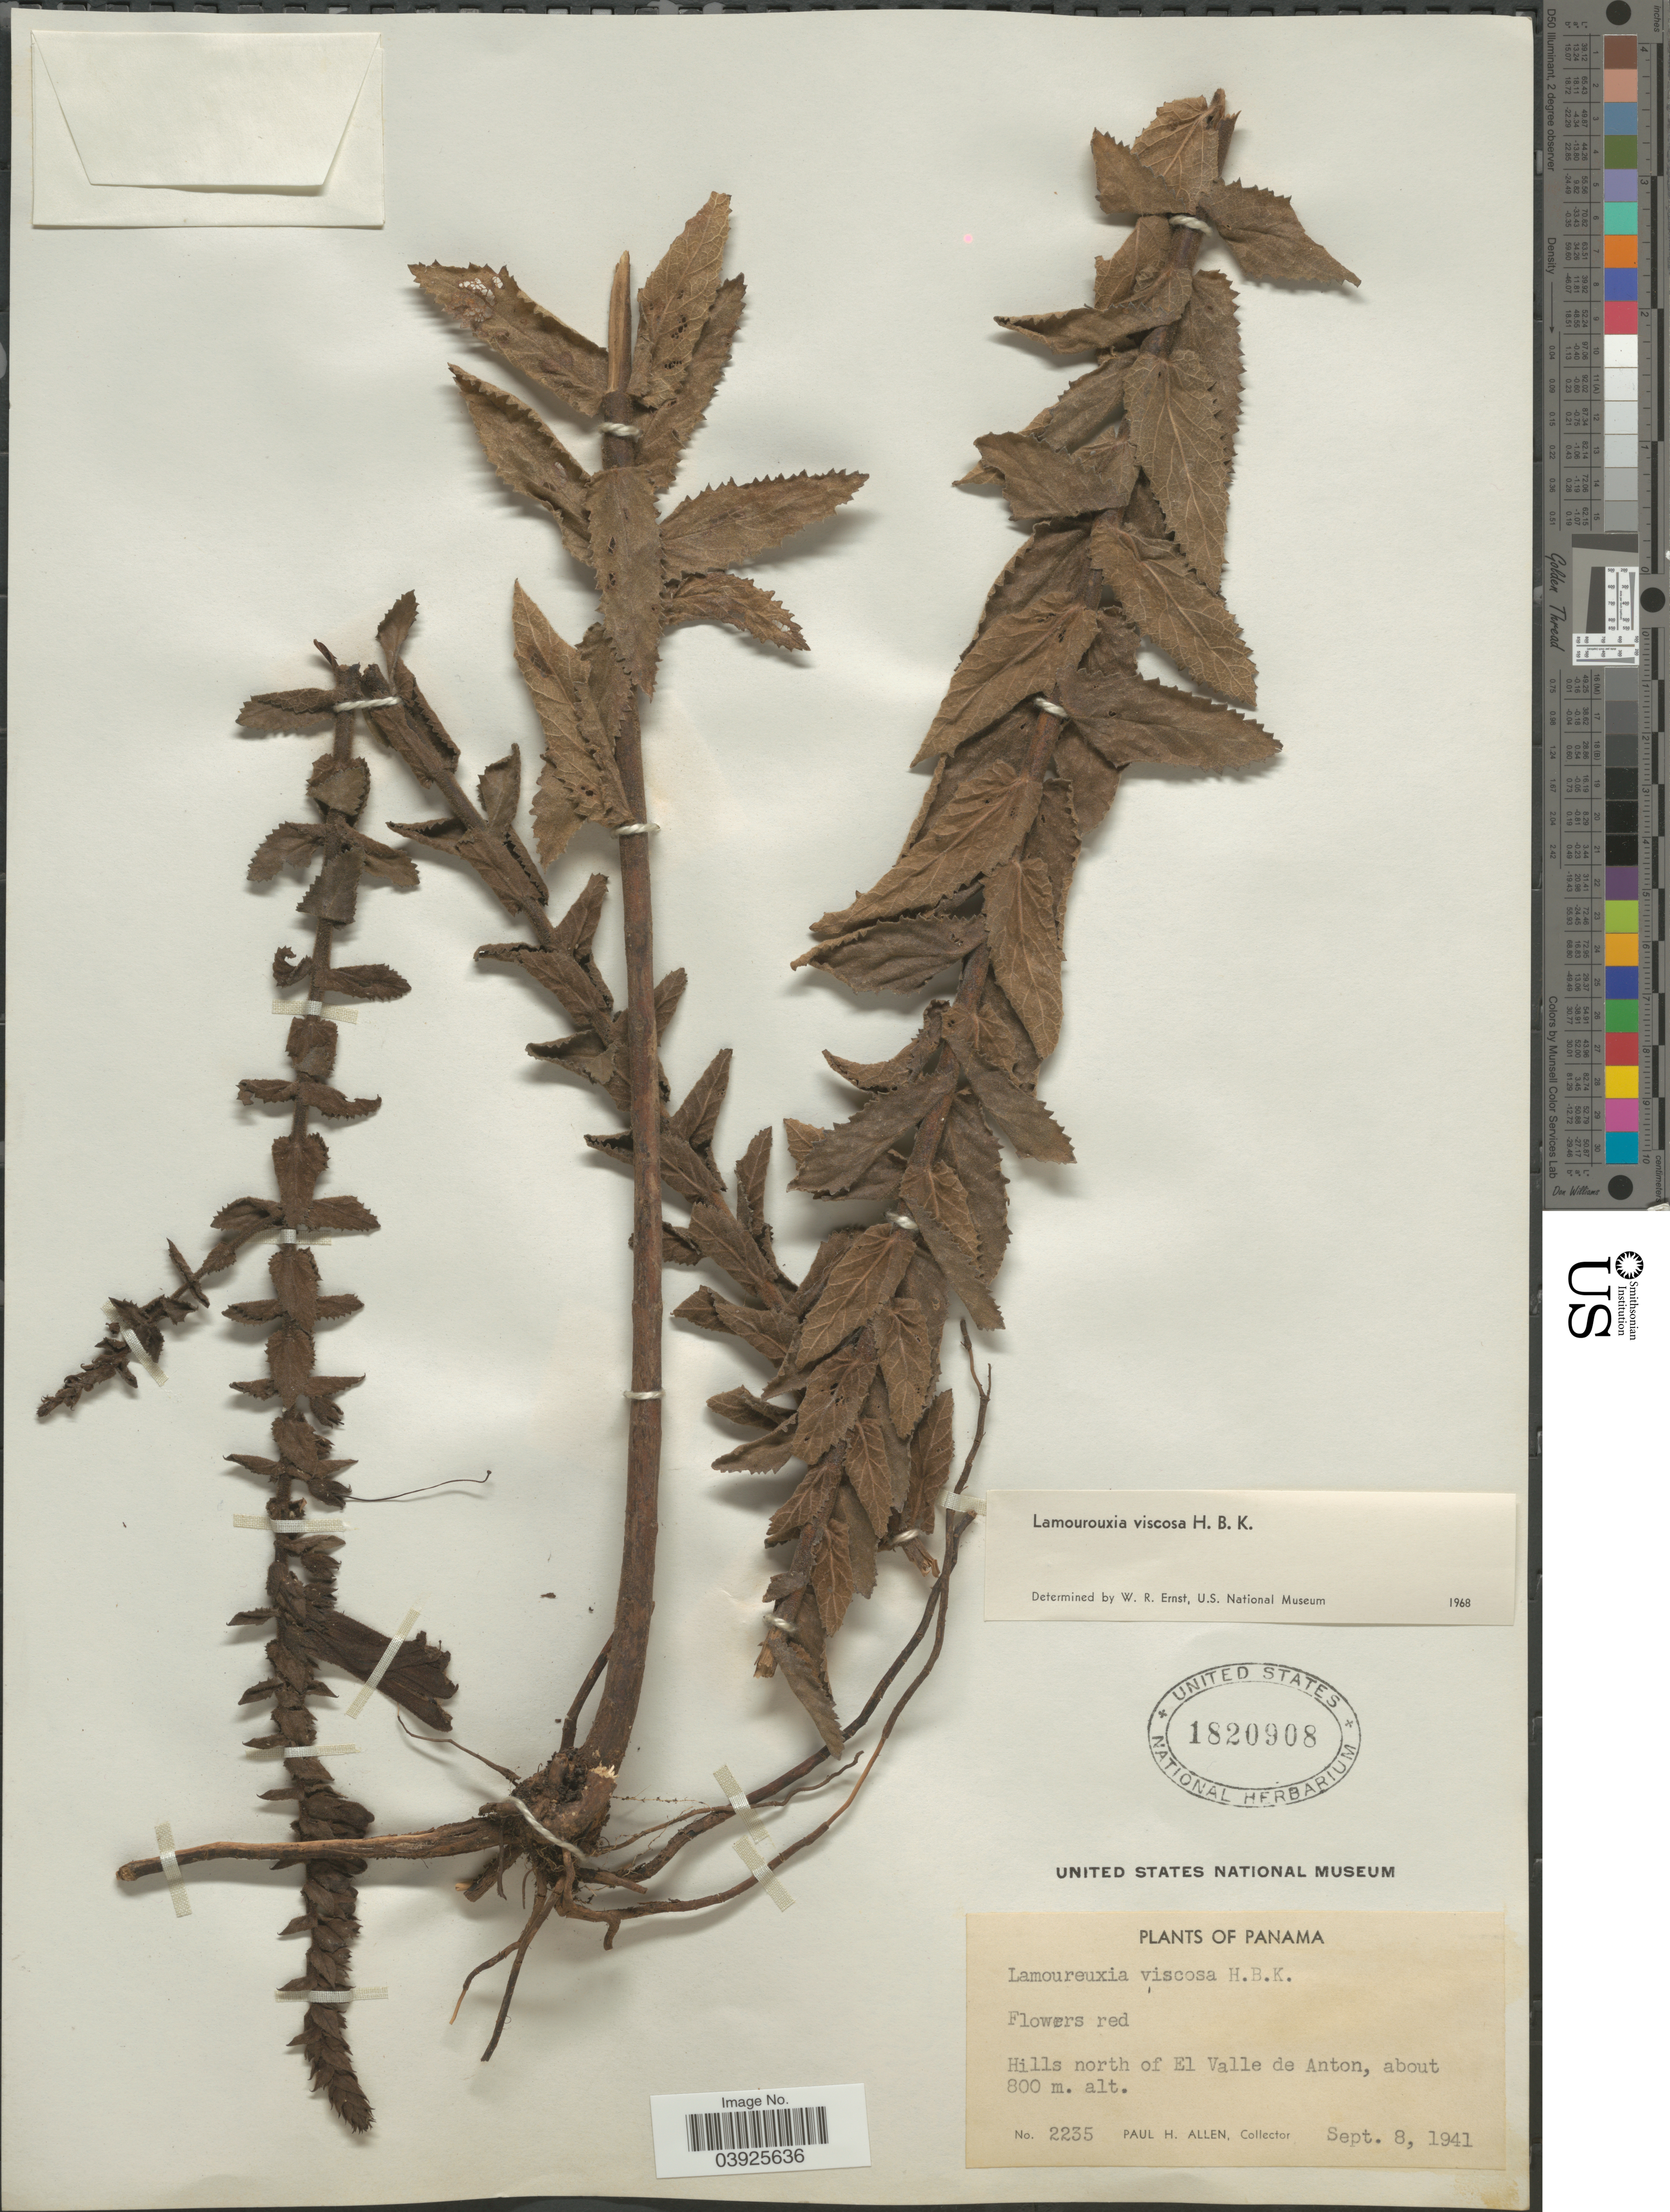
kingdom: Plantae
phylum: Tracheophyta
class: Magnoliopsida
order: Lamiales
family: Orobanchaceae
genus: Lamourouxia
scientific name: Lamourouxia viscosa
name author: Kunth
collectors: P. H. Allen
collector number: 2235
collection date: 1941-09-08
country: Panama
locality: Hills north of El Valle de Anton.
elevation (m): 800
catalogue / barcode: US 1820908